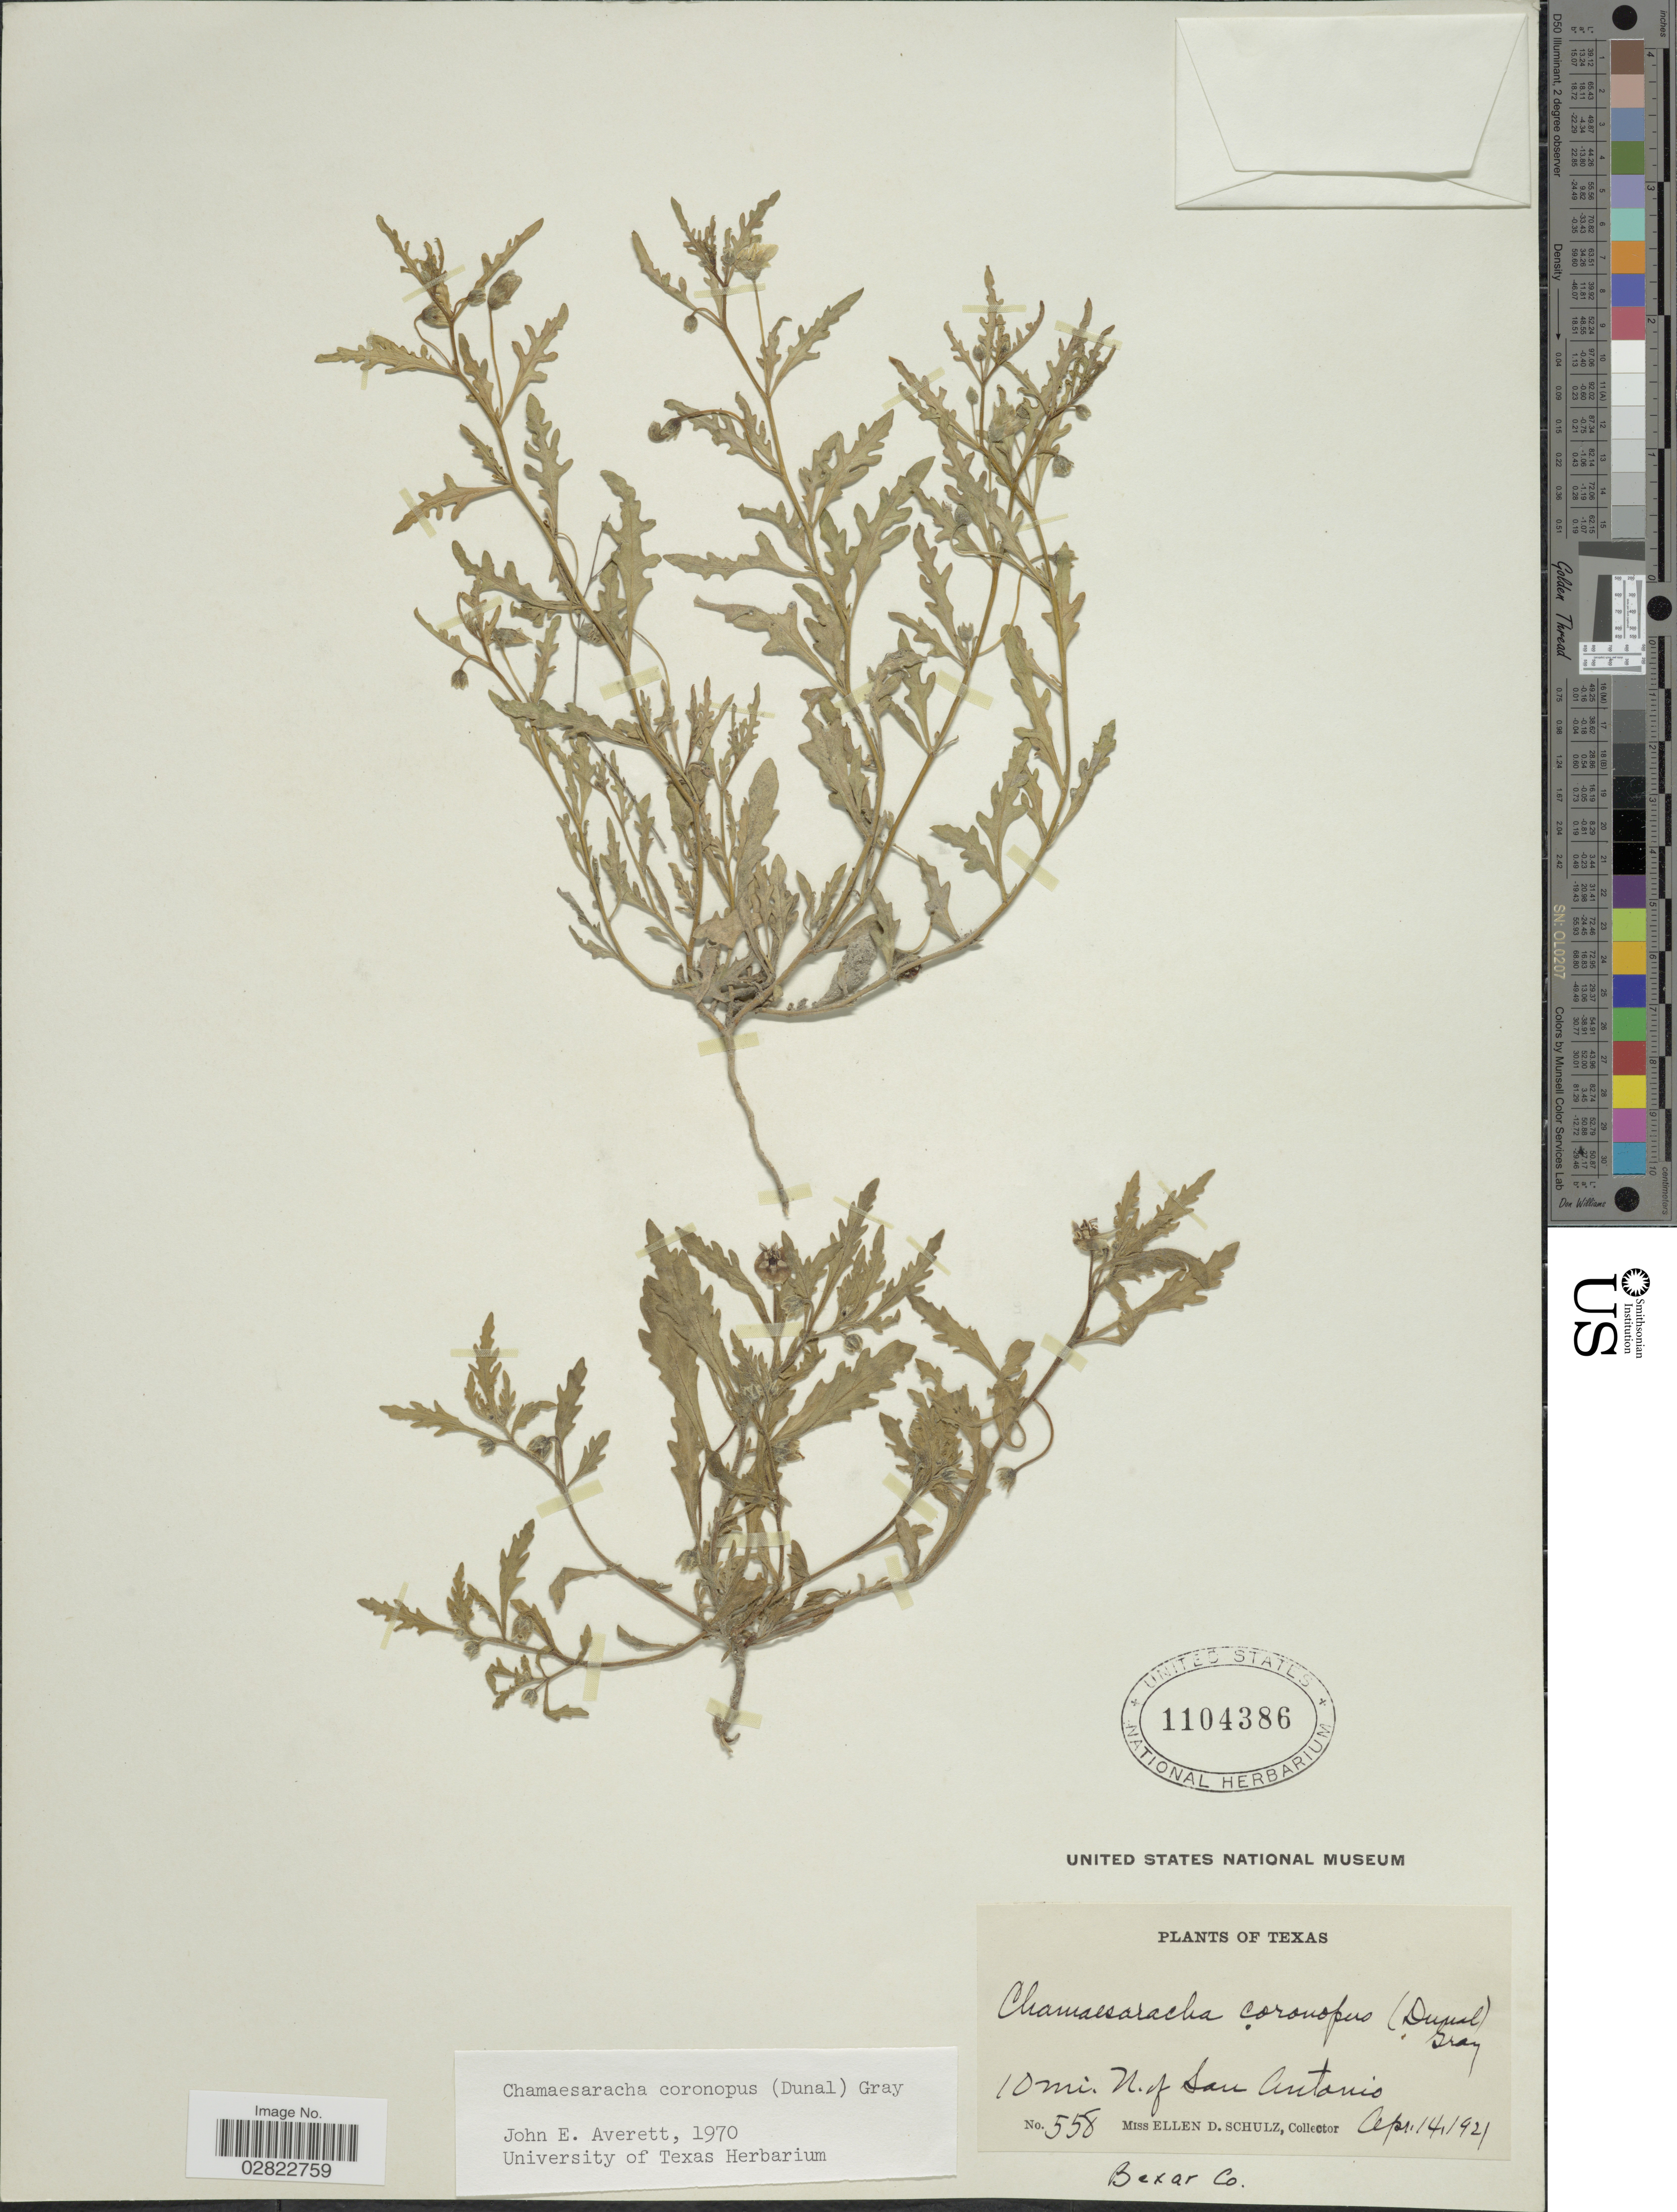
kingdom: Plantae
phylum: Tracheophyta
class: Magnoliopsida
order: Solanales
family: Solanaceae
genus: Chamaesaracha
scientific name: Chamaesaracha coronopus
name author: (Dunal) A. Gray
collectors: E. D. Schulz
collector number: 558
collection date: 1921-04-14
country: United States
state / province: Texas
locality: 10 mi. N. of San Antonio, Bexar Co.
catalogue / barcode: US 1104386